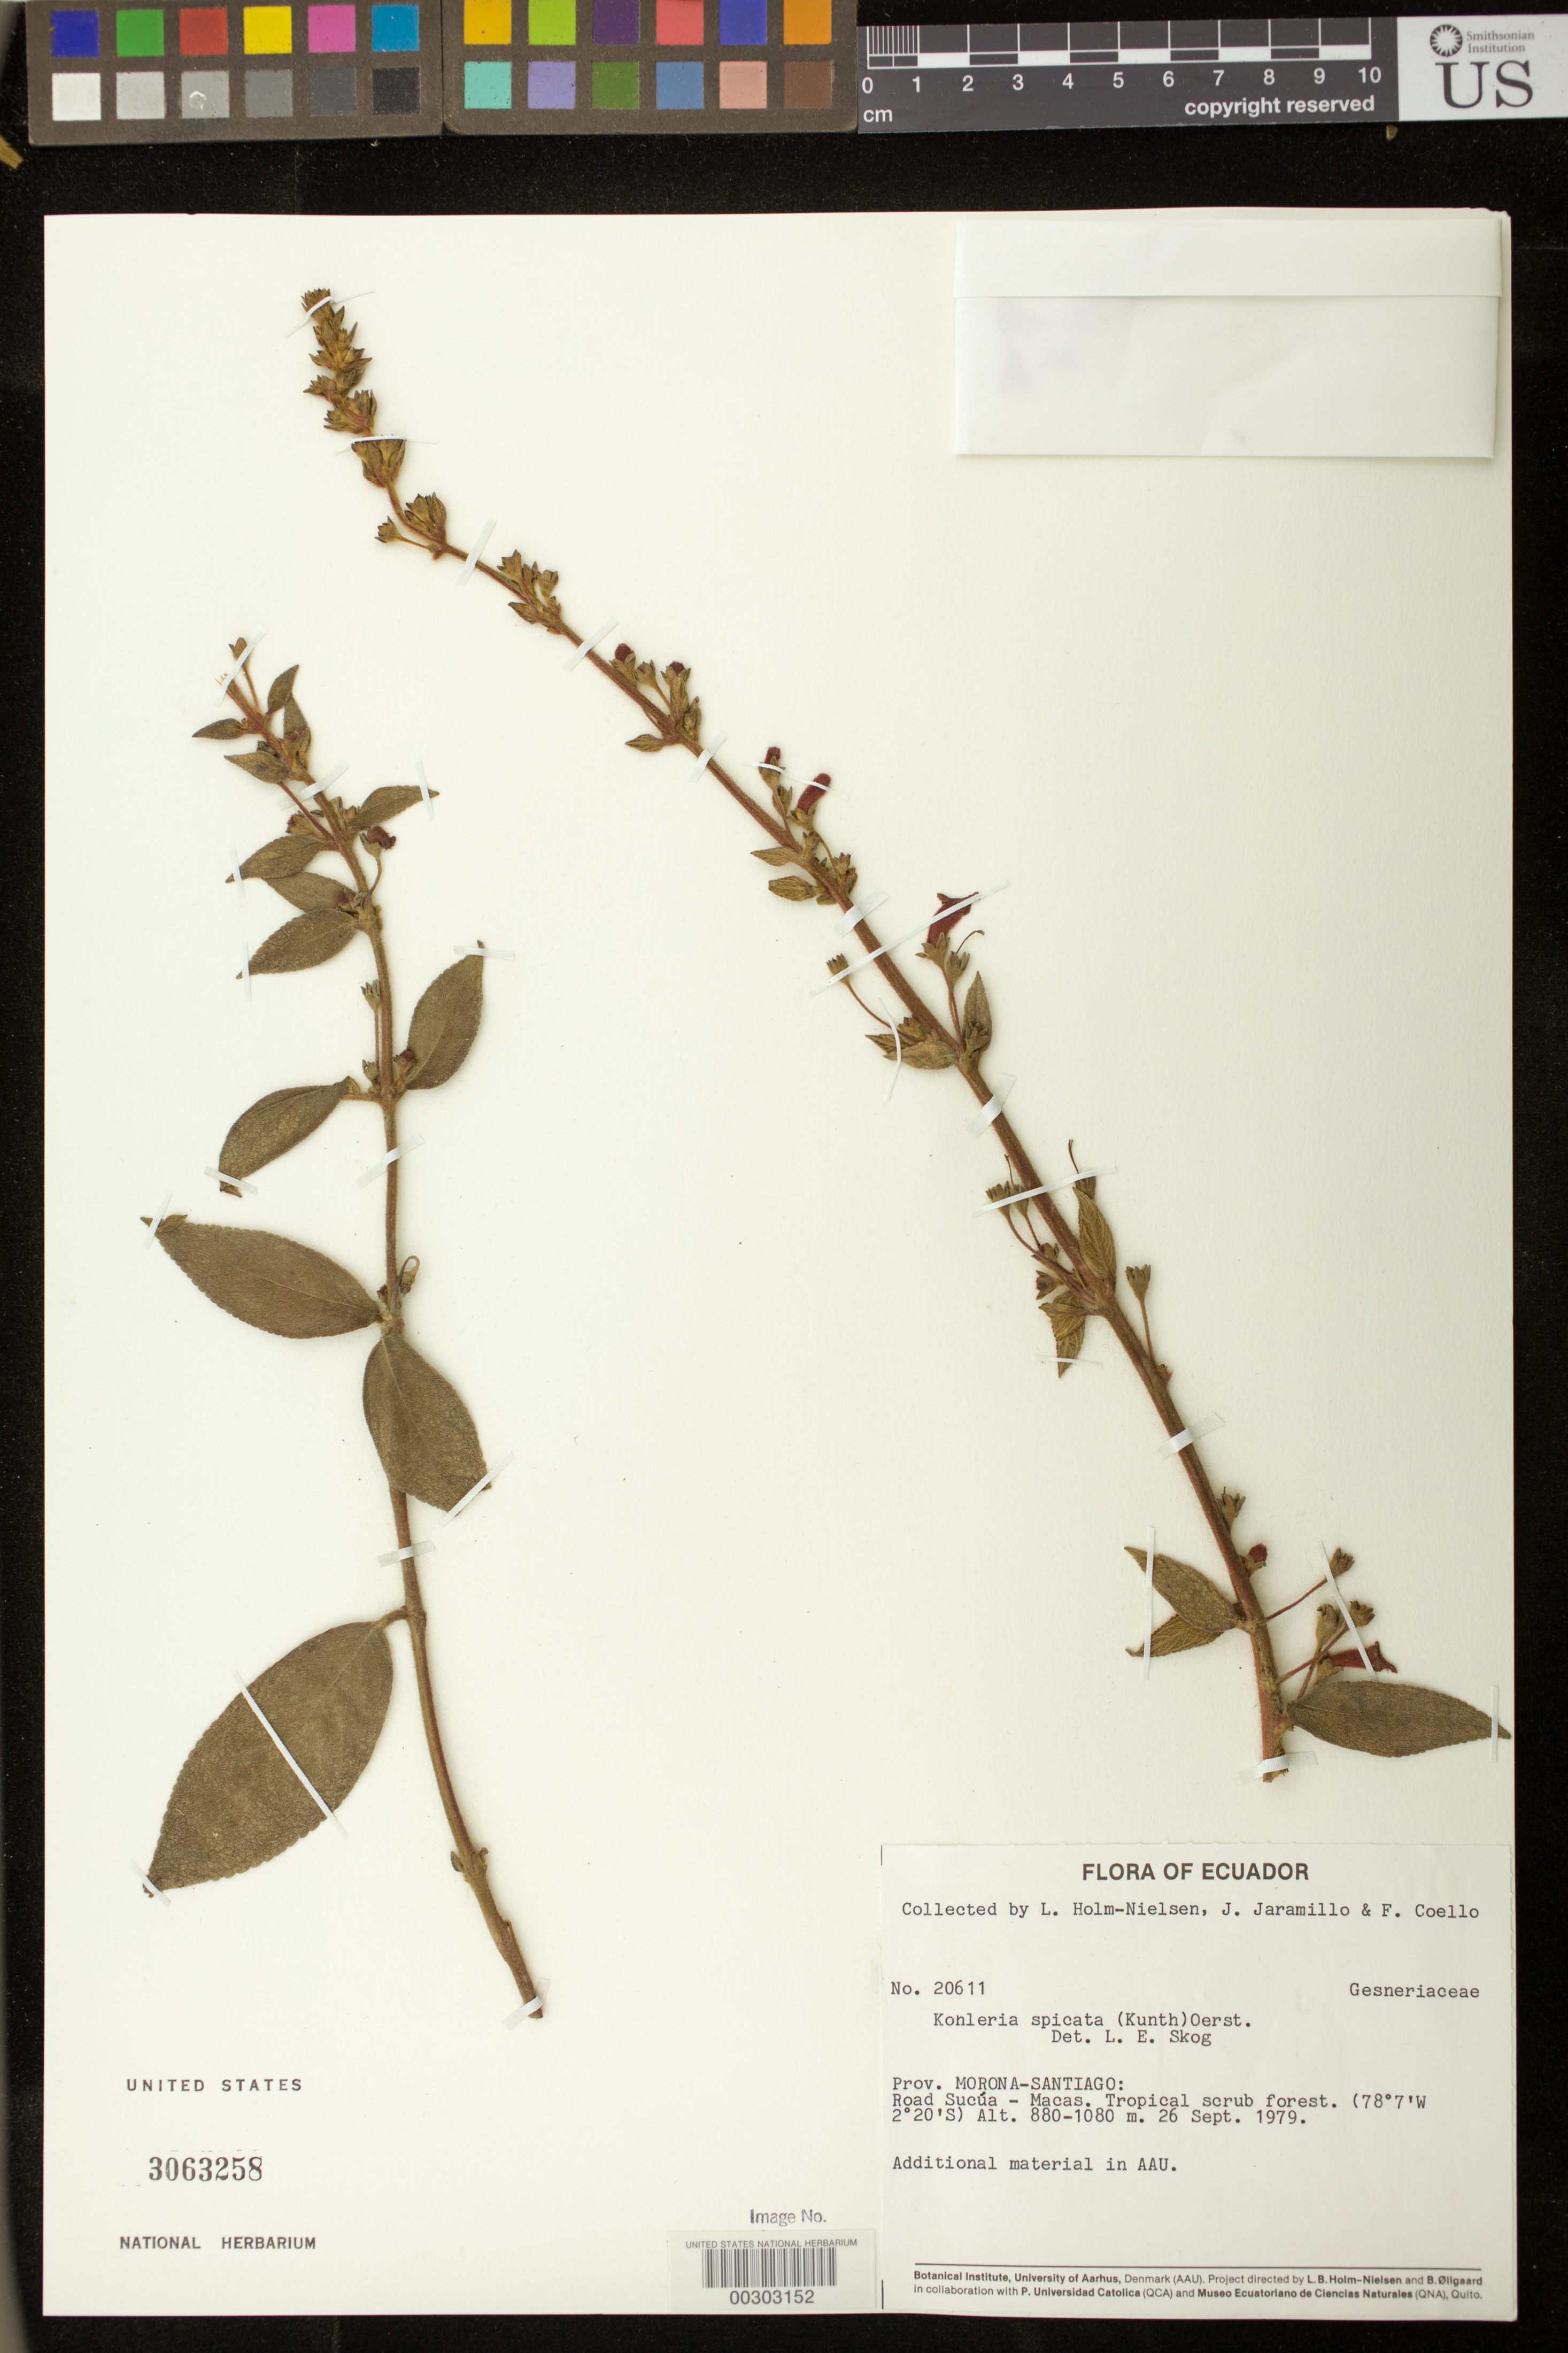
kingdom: Plantae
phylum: Tracheophyta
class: Magnoliopsida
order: Lamiales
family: Gesneriaceae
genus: Kohleria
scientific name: Kohleria spicata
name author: (Kunth) Oerst.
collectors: L. B. Holm-Nielsen, J. L. Jaramillo & F. Coello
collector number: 20611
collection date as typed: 26 Sep 1979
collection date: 1979-09-26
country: Ecuador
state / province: Morona-Santiago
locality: Road Sucua - Macas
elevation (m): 880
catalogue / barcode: US 3063258